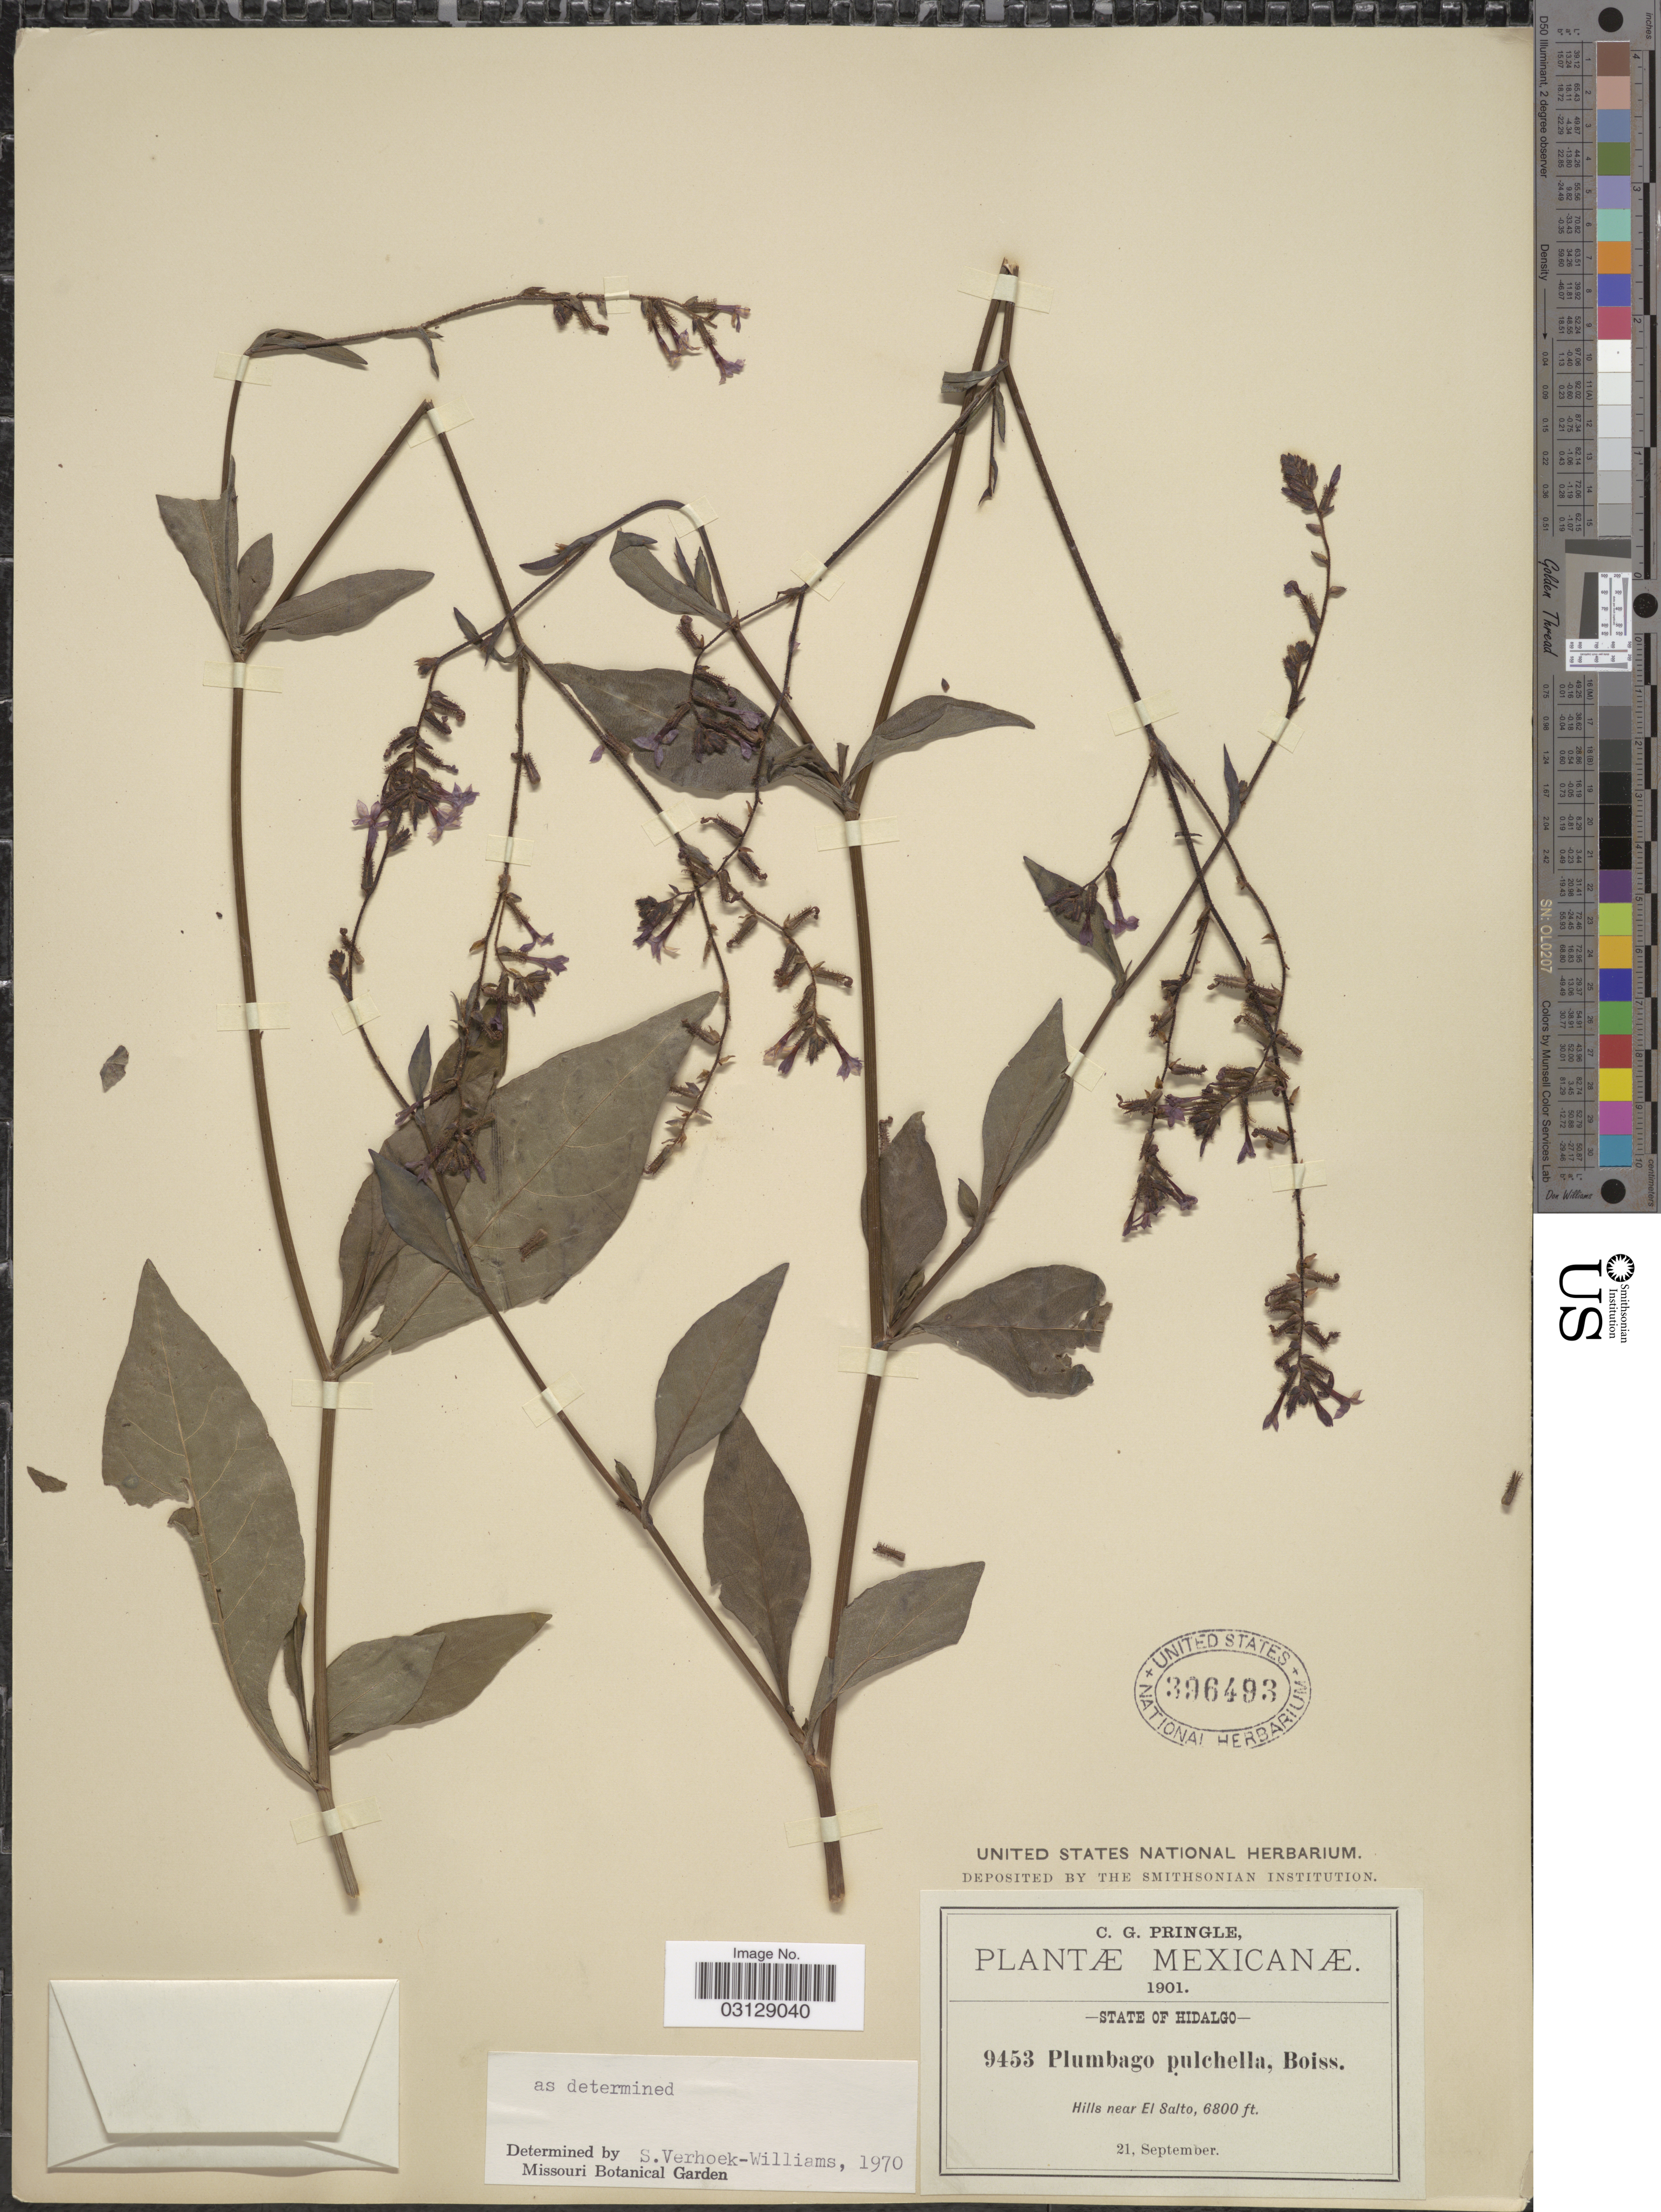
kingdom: Plantae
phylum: Tracheophyta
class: Magnoliopsida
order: Caryophyllales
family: Plumbaginaceae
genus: Plumbago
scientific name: Plumbago pulchella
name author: Boiss.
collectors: C. G. Pringle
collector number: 9453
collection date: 1901-09-21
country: Mexico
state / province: Hidalgo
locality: Hills near El Salto.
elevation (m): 2073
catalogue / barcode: US 396493